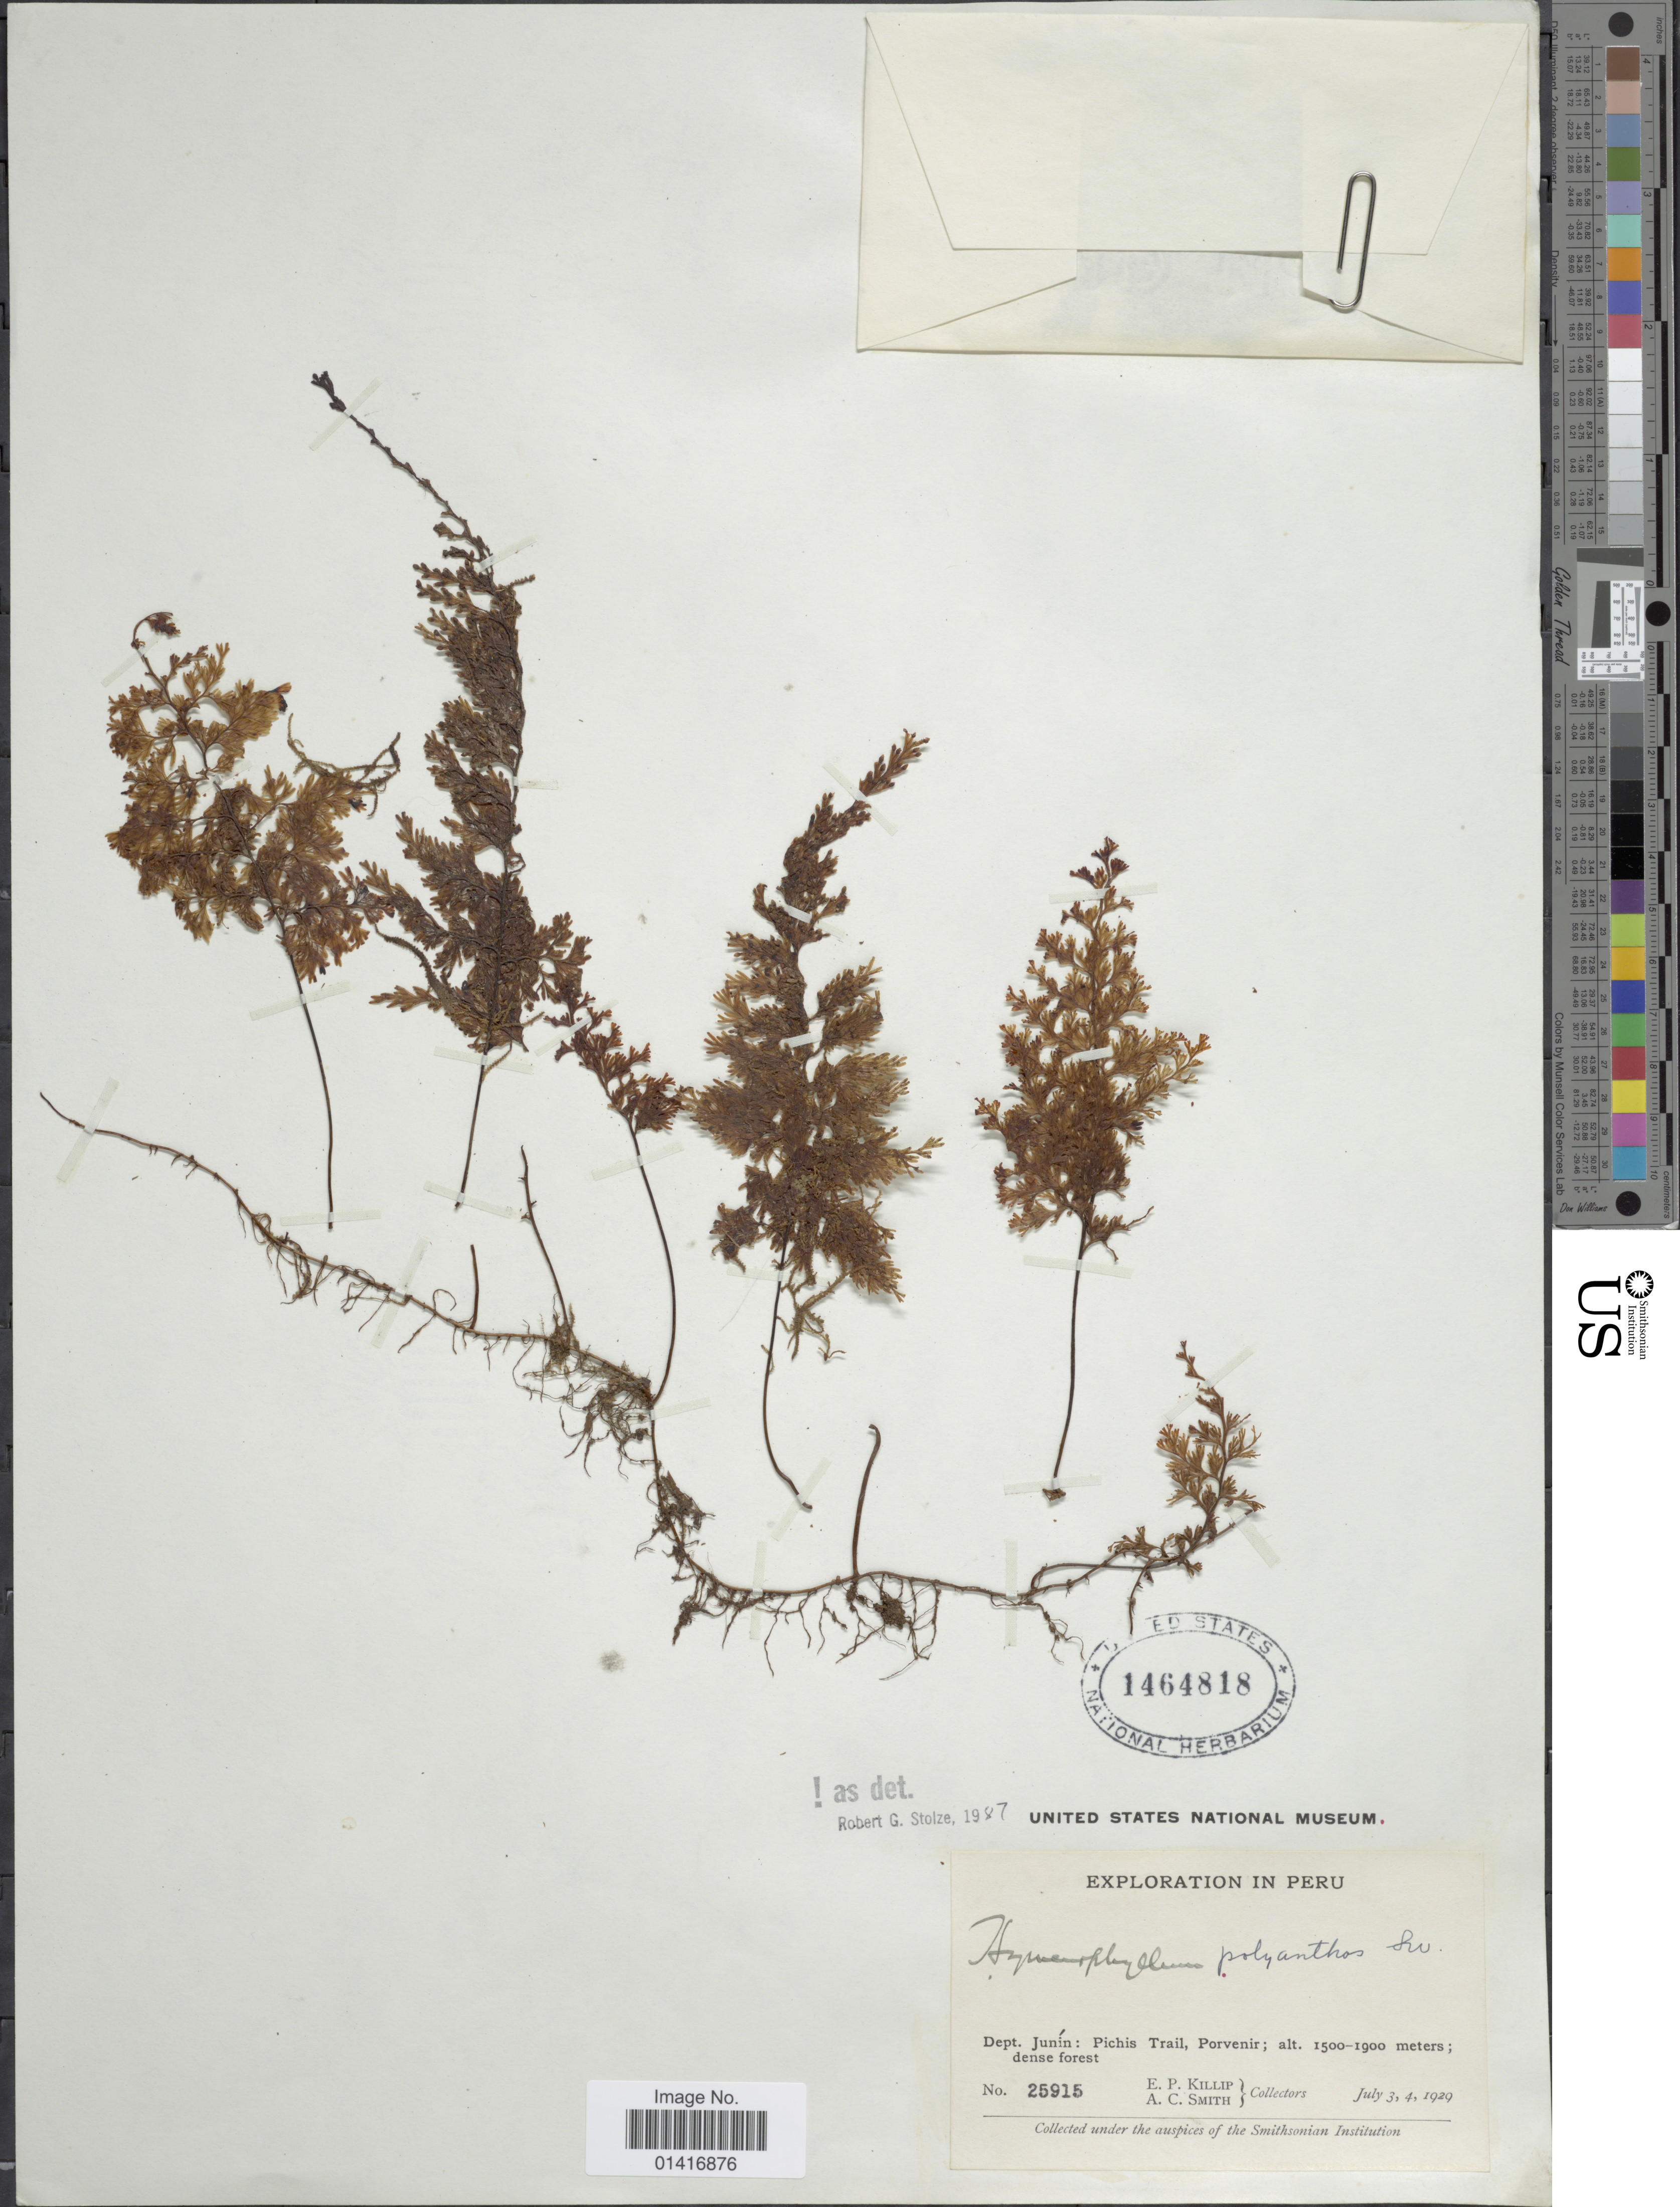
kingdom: Plantae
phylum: Tracheophyta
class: Polypodiopsida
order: Hymenophyllales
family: Hymenophyllaceae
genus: Hymenophyllum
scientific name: Hymenophyllum polyanthos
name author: (Sw.) Sw.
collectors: E. P. Killip & A. C. Smith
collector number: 25915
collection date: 1929-07-03/1929-07-04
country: Peru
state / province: Junín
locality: Pichis Trail, Provenir, dense forest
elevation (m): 1500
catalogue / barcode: US 1464818